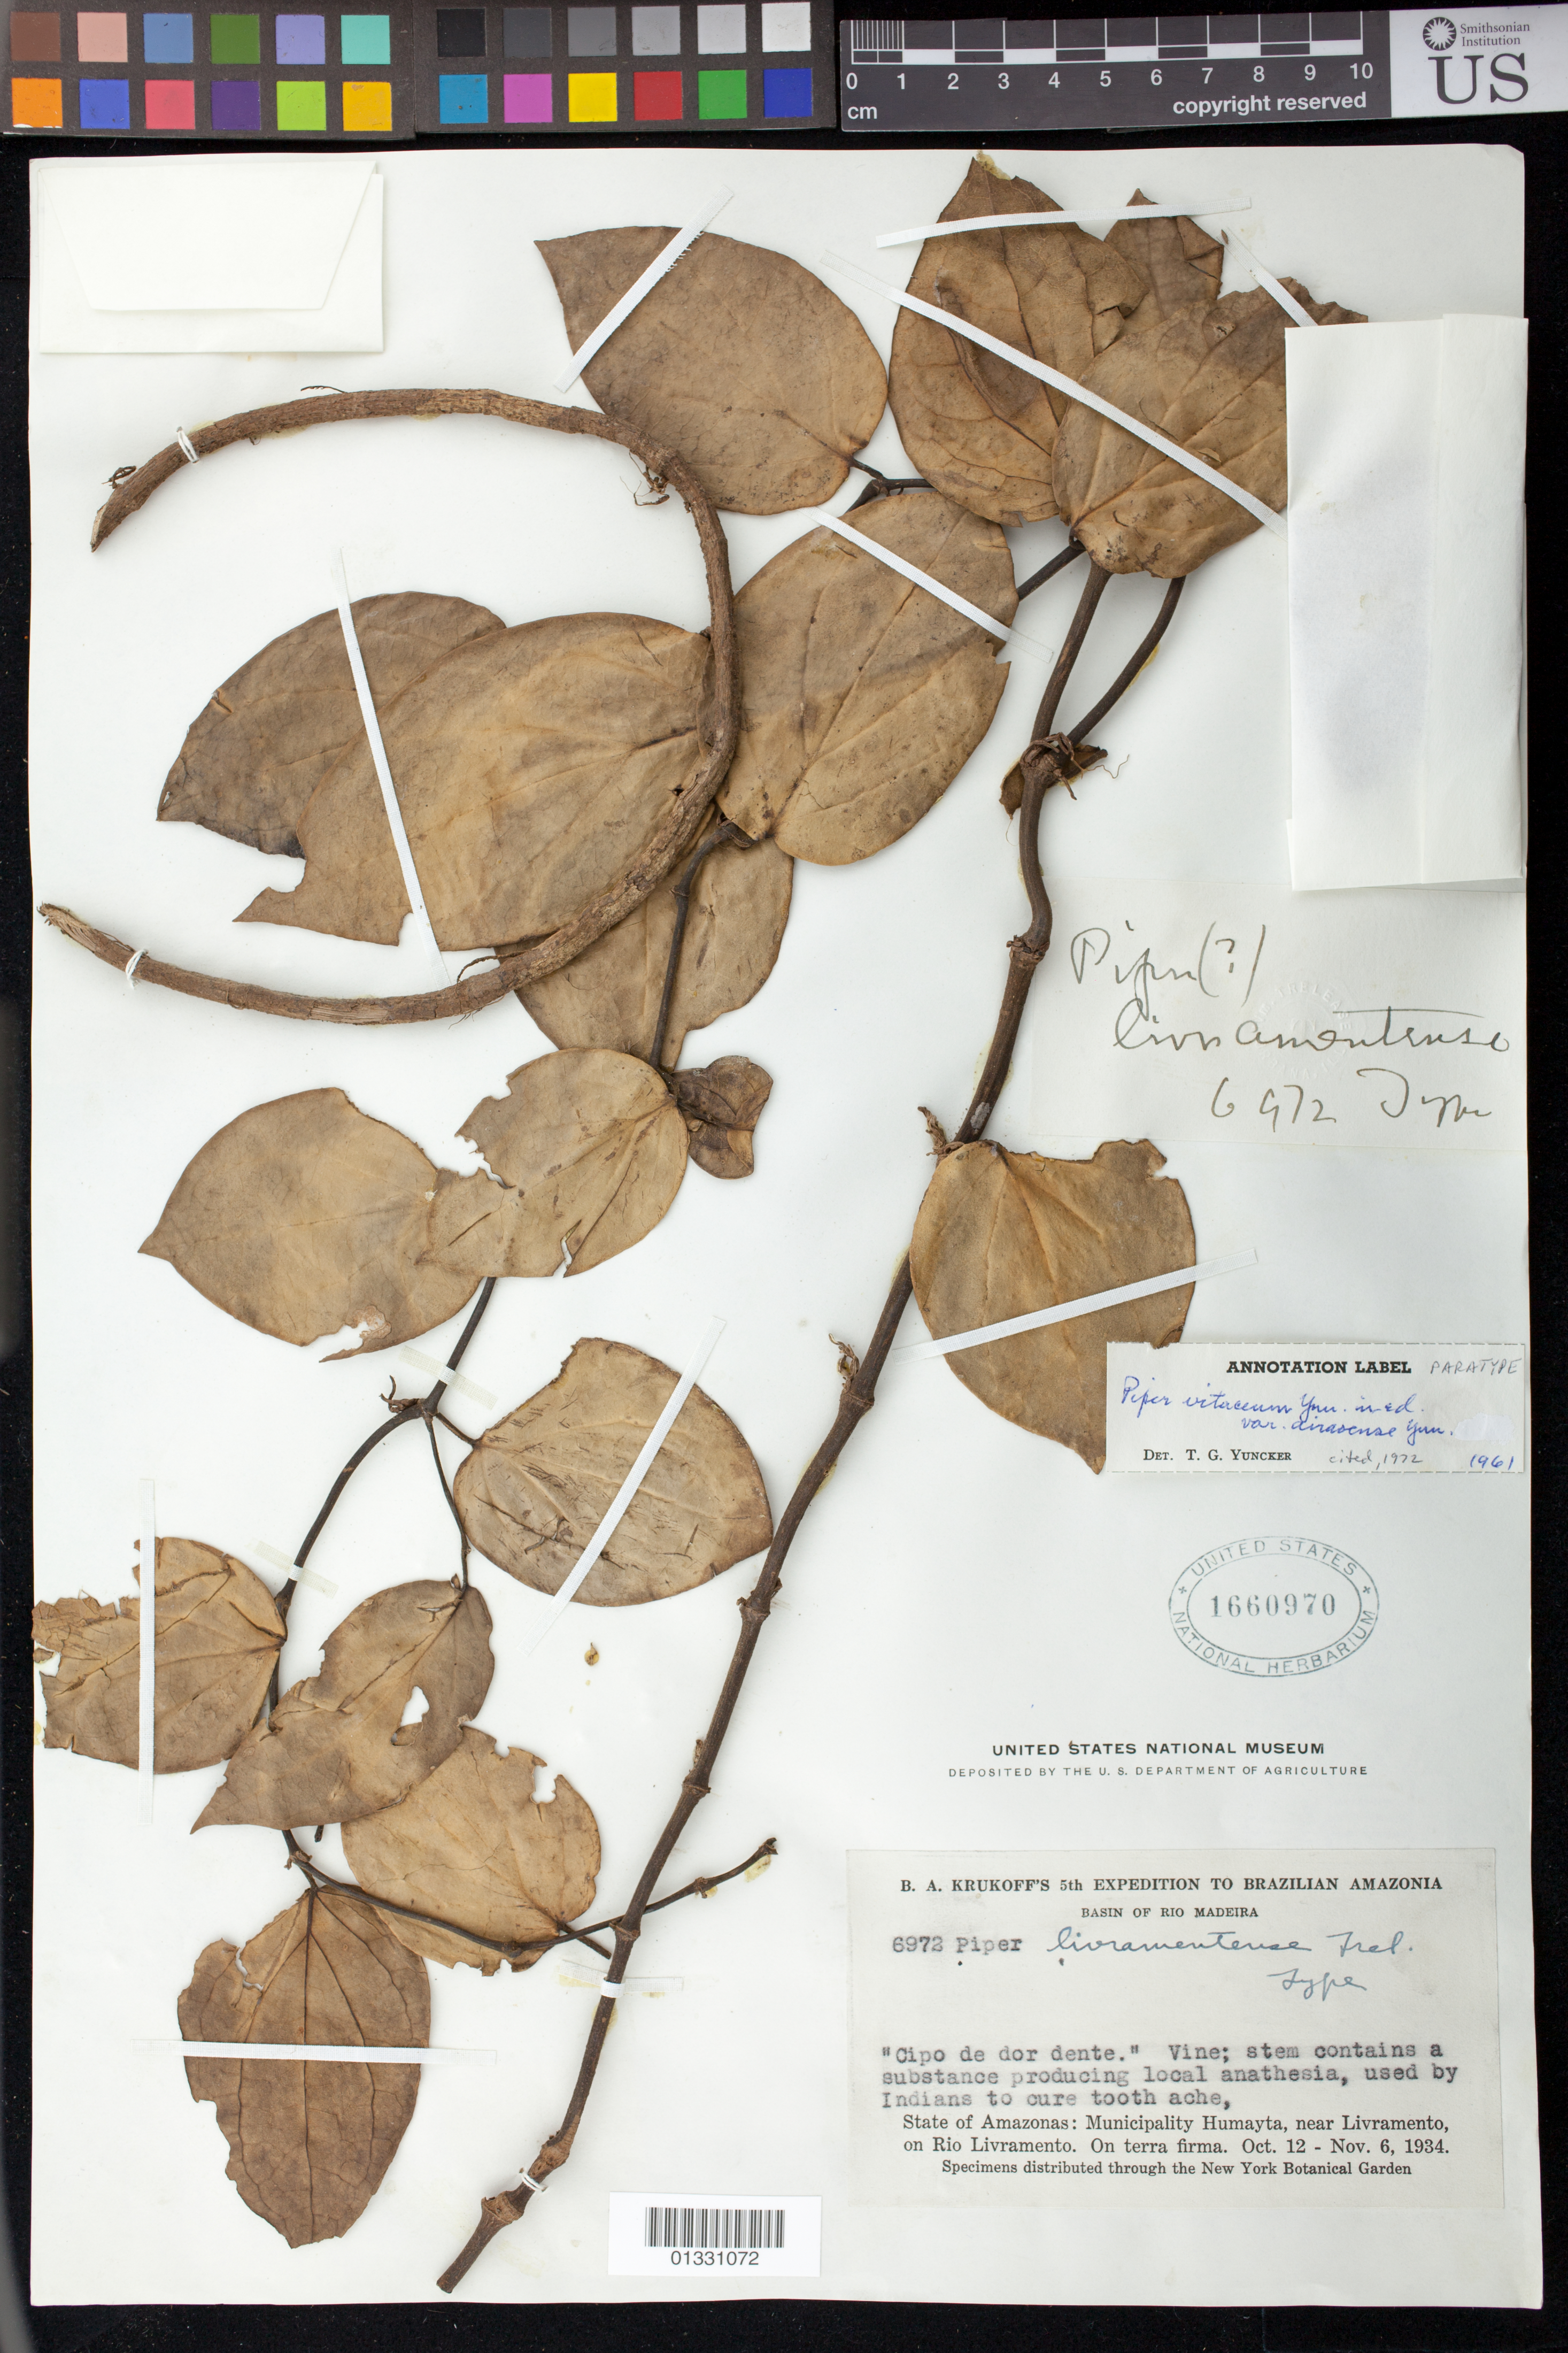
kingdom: Plantae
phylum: Tracheophyta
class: Magnoliopsida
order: Piperales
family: Piperaceae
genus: Piper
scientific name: Piper vitaceum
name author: Yunck.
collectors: B. A. Krukoff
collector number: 6972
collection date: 1934-10-12/1934-11-06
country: Brazil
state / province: Amazonas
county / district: Humaitá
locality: Near Livramento, on Rio Livramento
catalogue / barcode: US 1660970